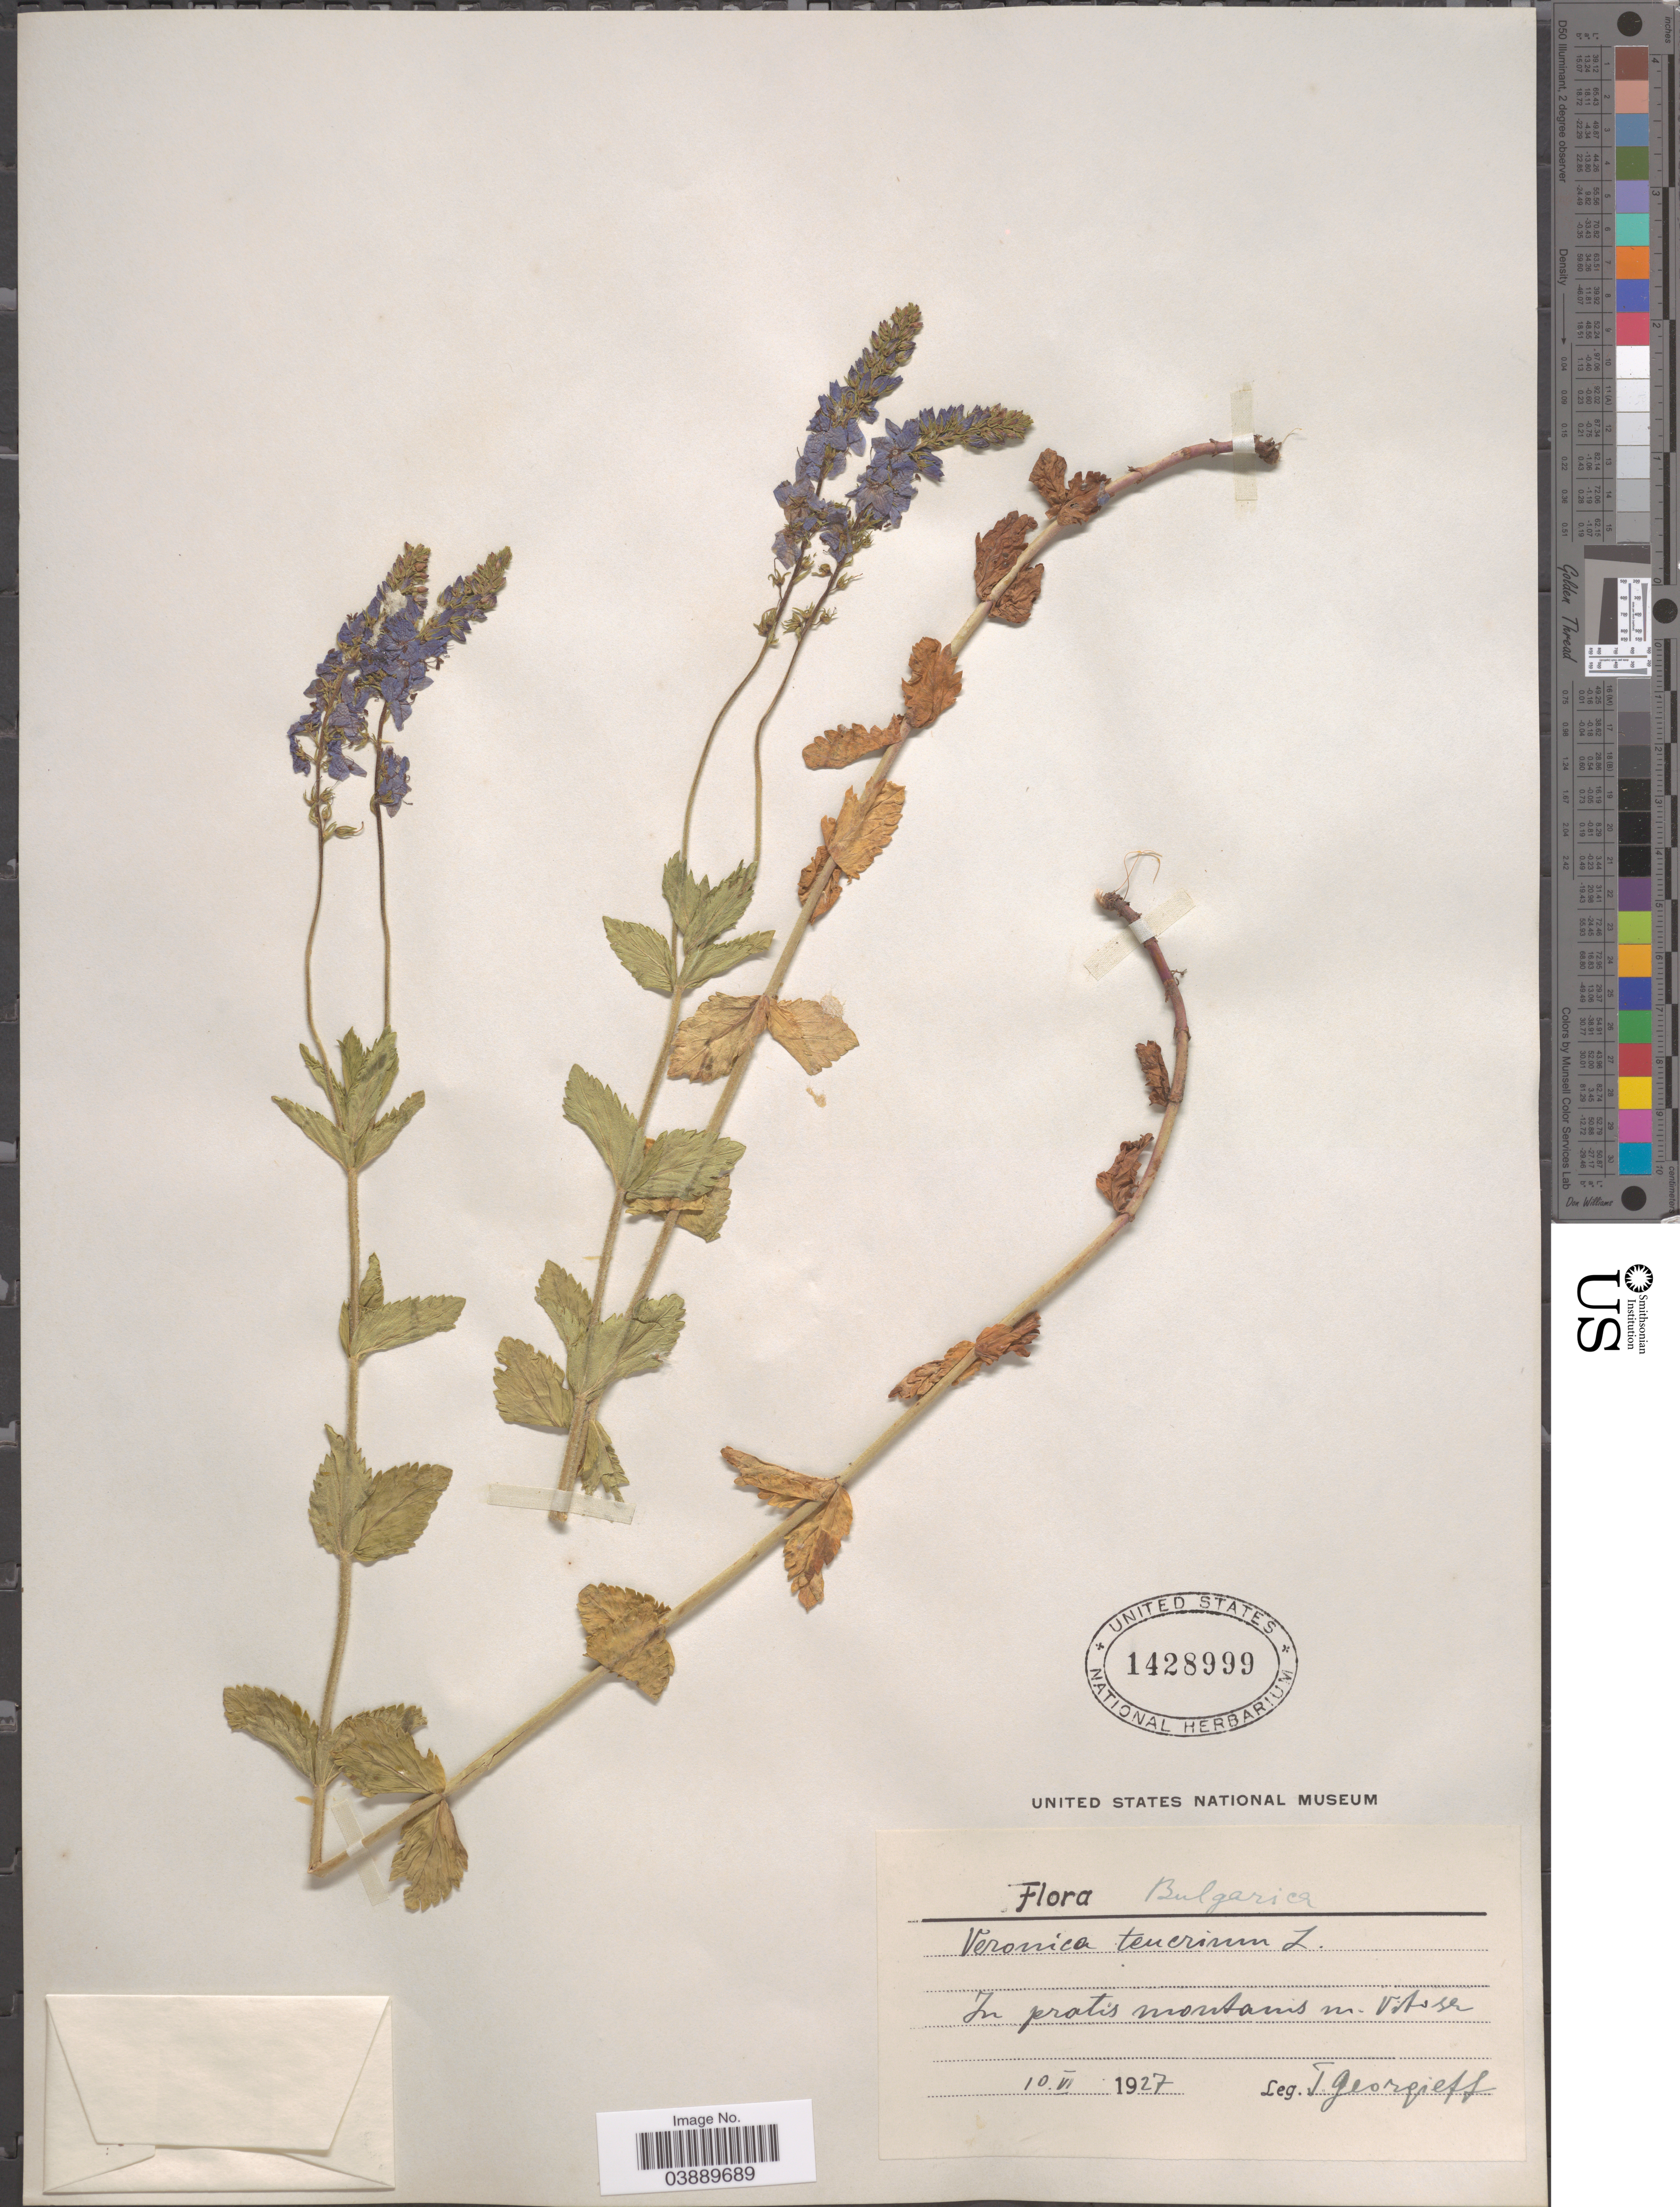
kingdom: Plantae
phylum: Tracheophyta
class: Magnoliopsida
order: Lamiales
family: Plantaginaceae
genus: Veronica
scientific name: Veronica teucrium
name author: L.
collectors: T. Georgieff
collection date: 1927-06-10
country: Bulgaria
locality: Bulgarica. In pratis montanis m. Vitosă.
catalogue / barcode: US 1428999